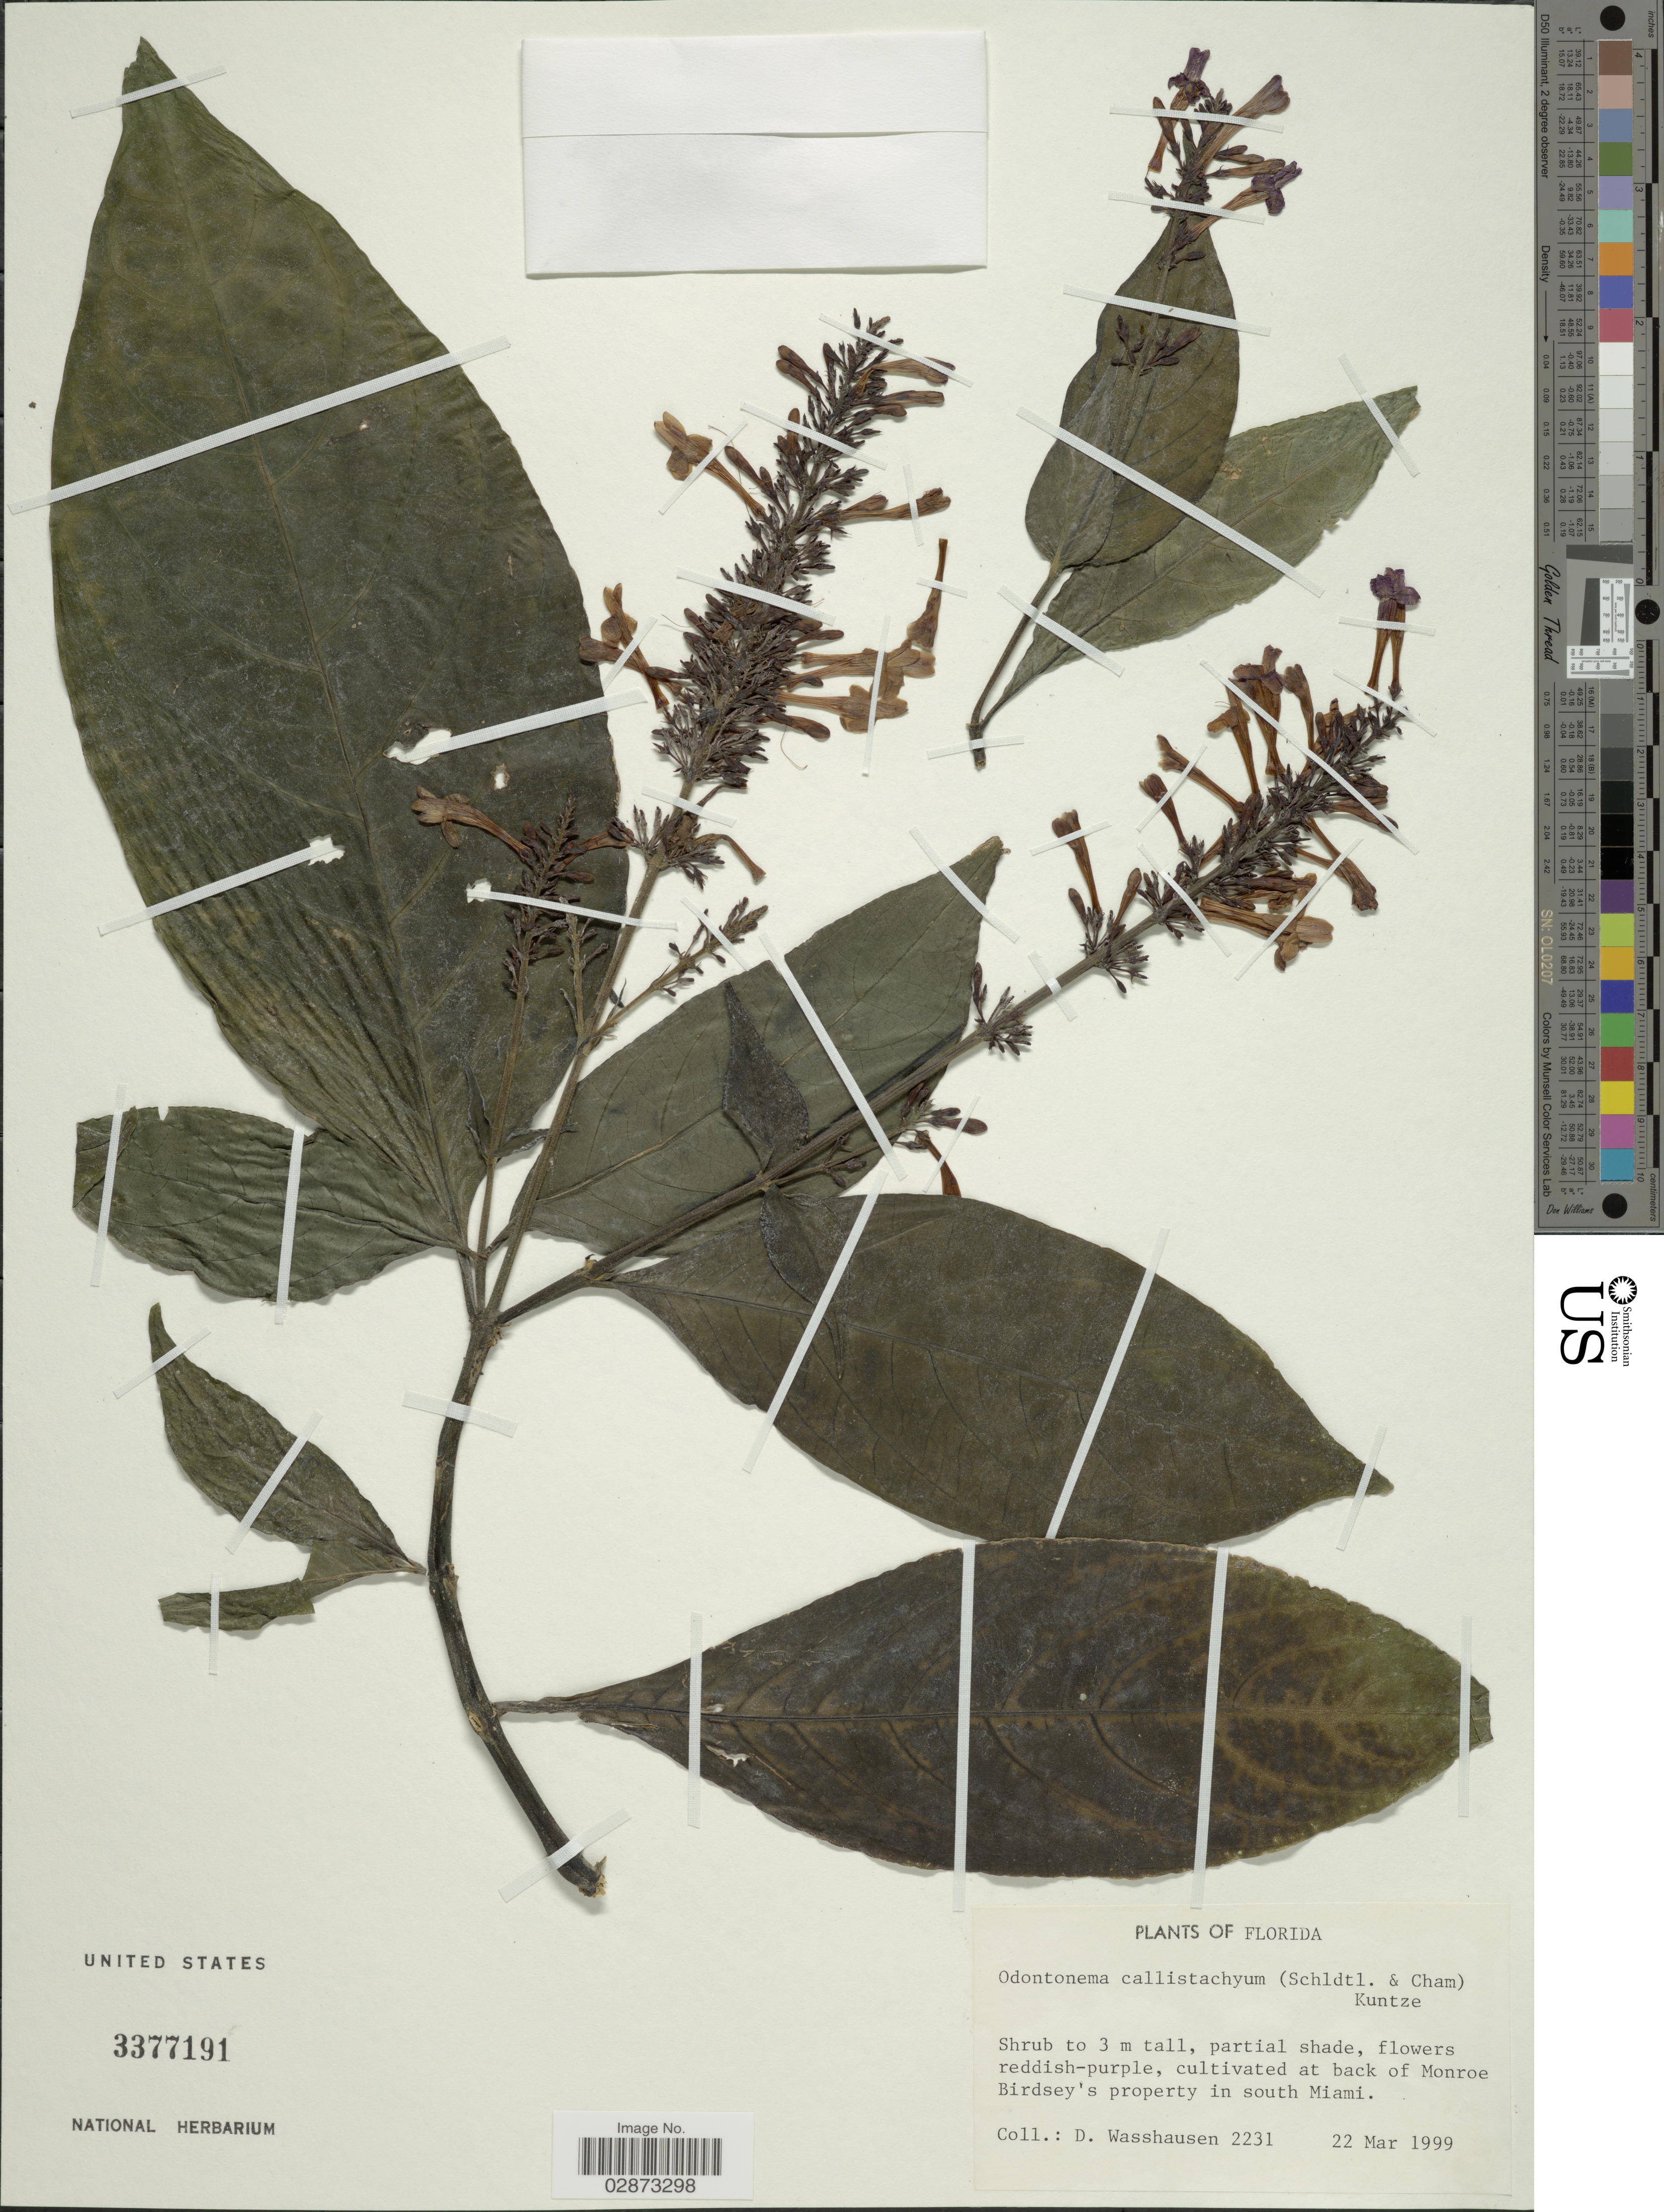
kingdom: Plantae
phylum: Tracheophyta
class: Magnoliopsida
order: Lamiales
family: Acanthaceae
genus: Odontonema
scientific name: Odontonema callistachyum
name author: (Schltdl. & Cham.) Kuntze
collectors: D. C. Wasshausen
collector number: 2231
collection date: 1999-03-22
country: United States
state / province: Florida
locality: At back of Monroe Birdsey's property in south Miami.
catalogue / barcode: US 3377191